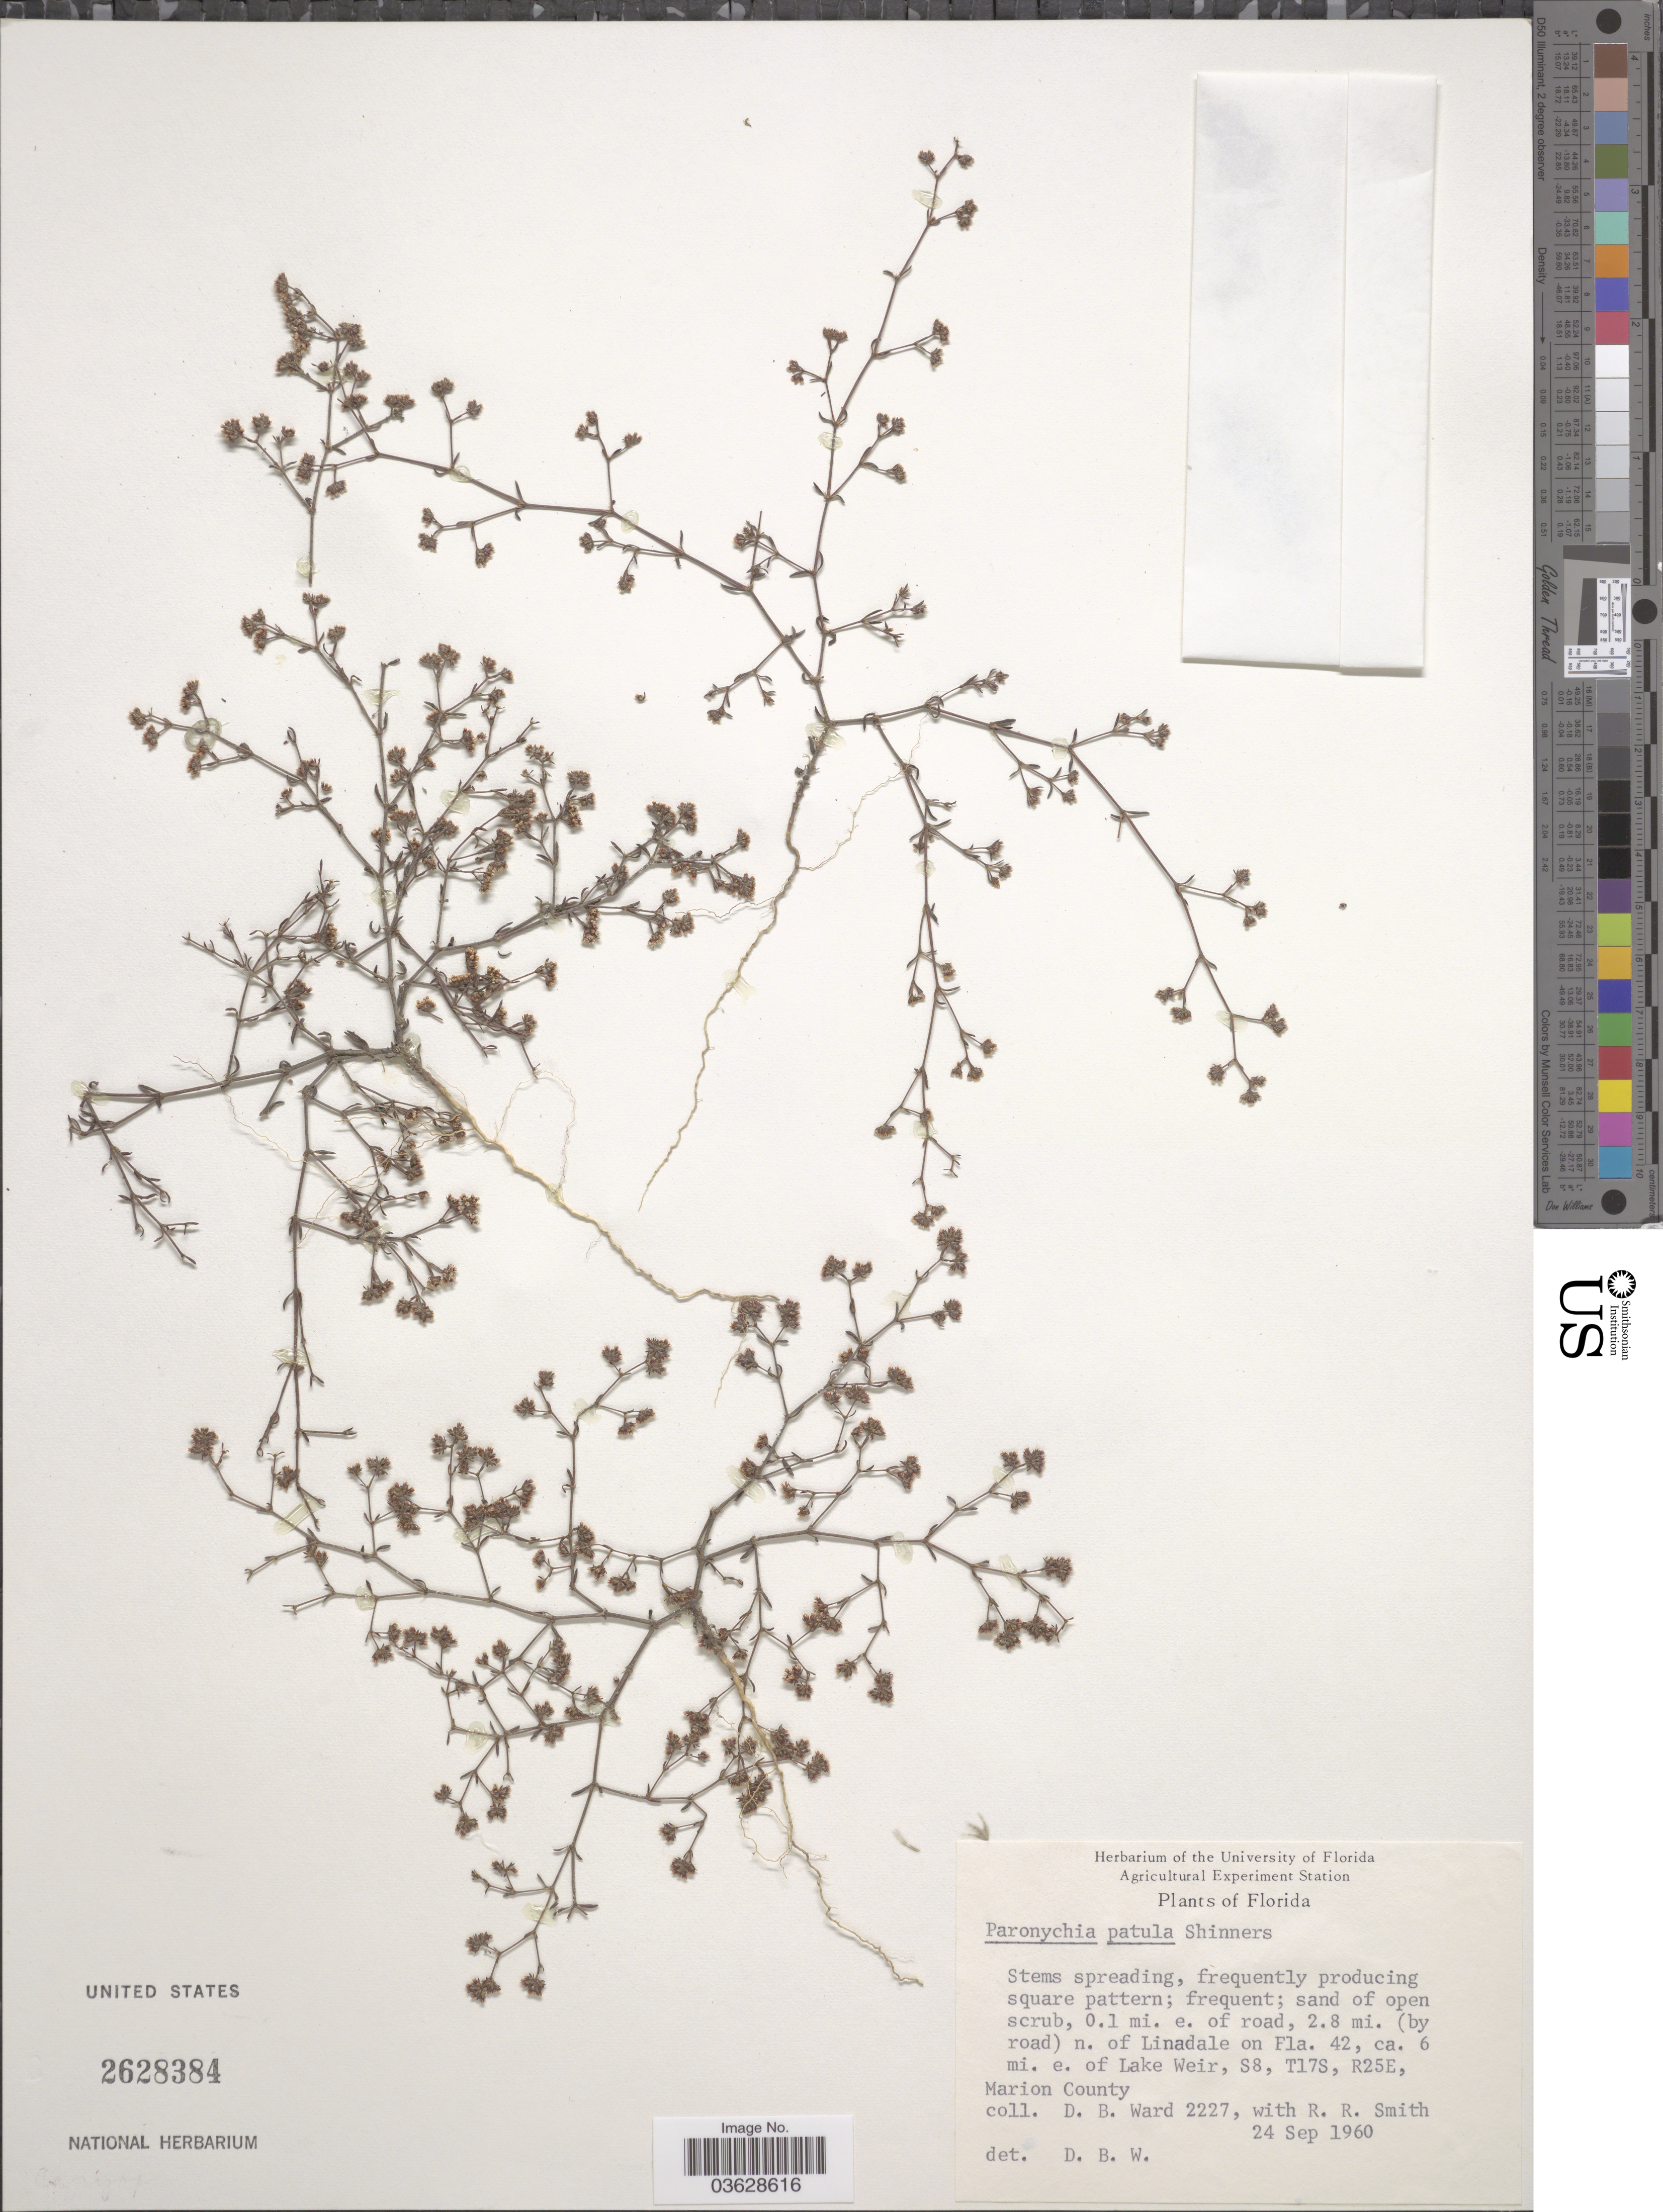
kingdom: Plantae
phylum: Tracheophyta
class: Magnoliopsida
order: Caryophyllales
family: Caryophyllaceae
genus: Paronychia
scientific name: Paronychia patula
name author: Shinners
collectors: D. B. Ward & R. Smith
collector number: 2227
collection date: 1960-09-24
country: United States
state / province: Florida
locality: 0.1 mi. e. of road, 2.8 mi. (by road) n. of Linadale on Fla. 42, ca. 6 mi. e. of Lake Weir, S8, T17S, R25E, Marion County.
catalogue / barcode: US 2628384